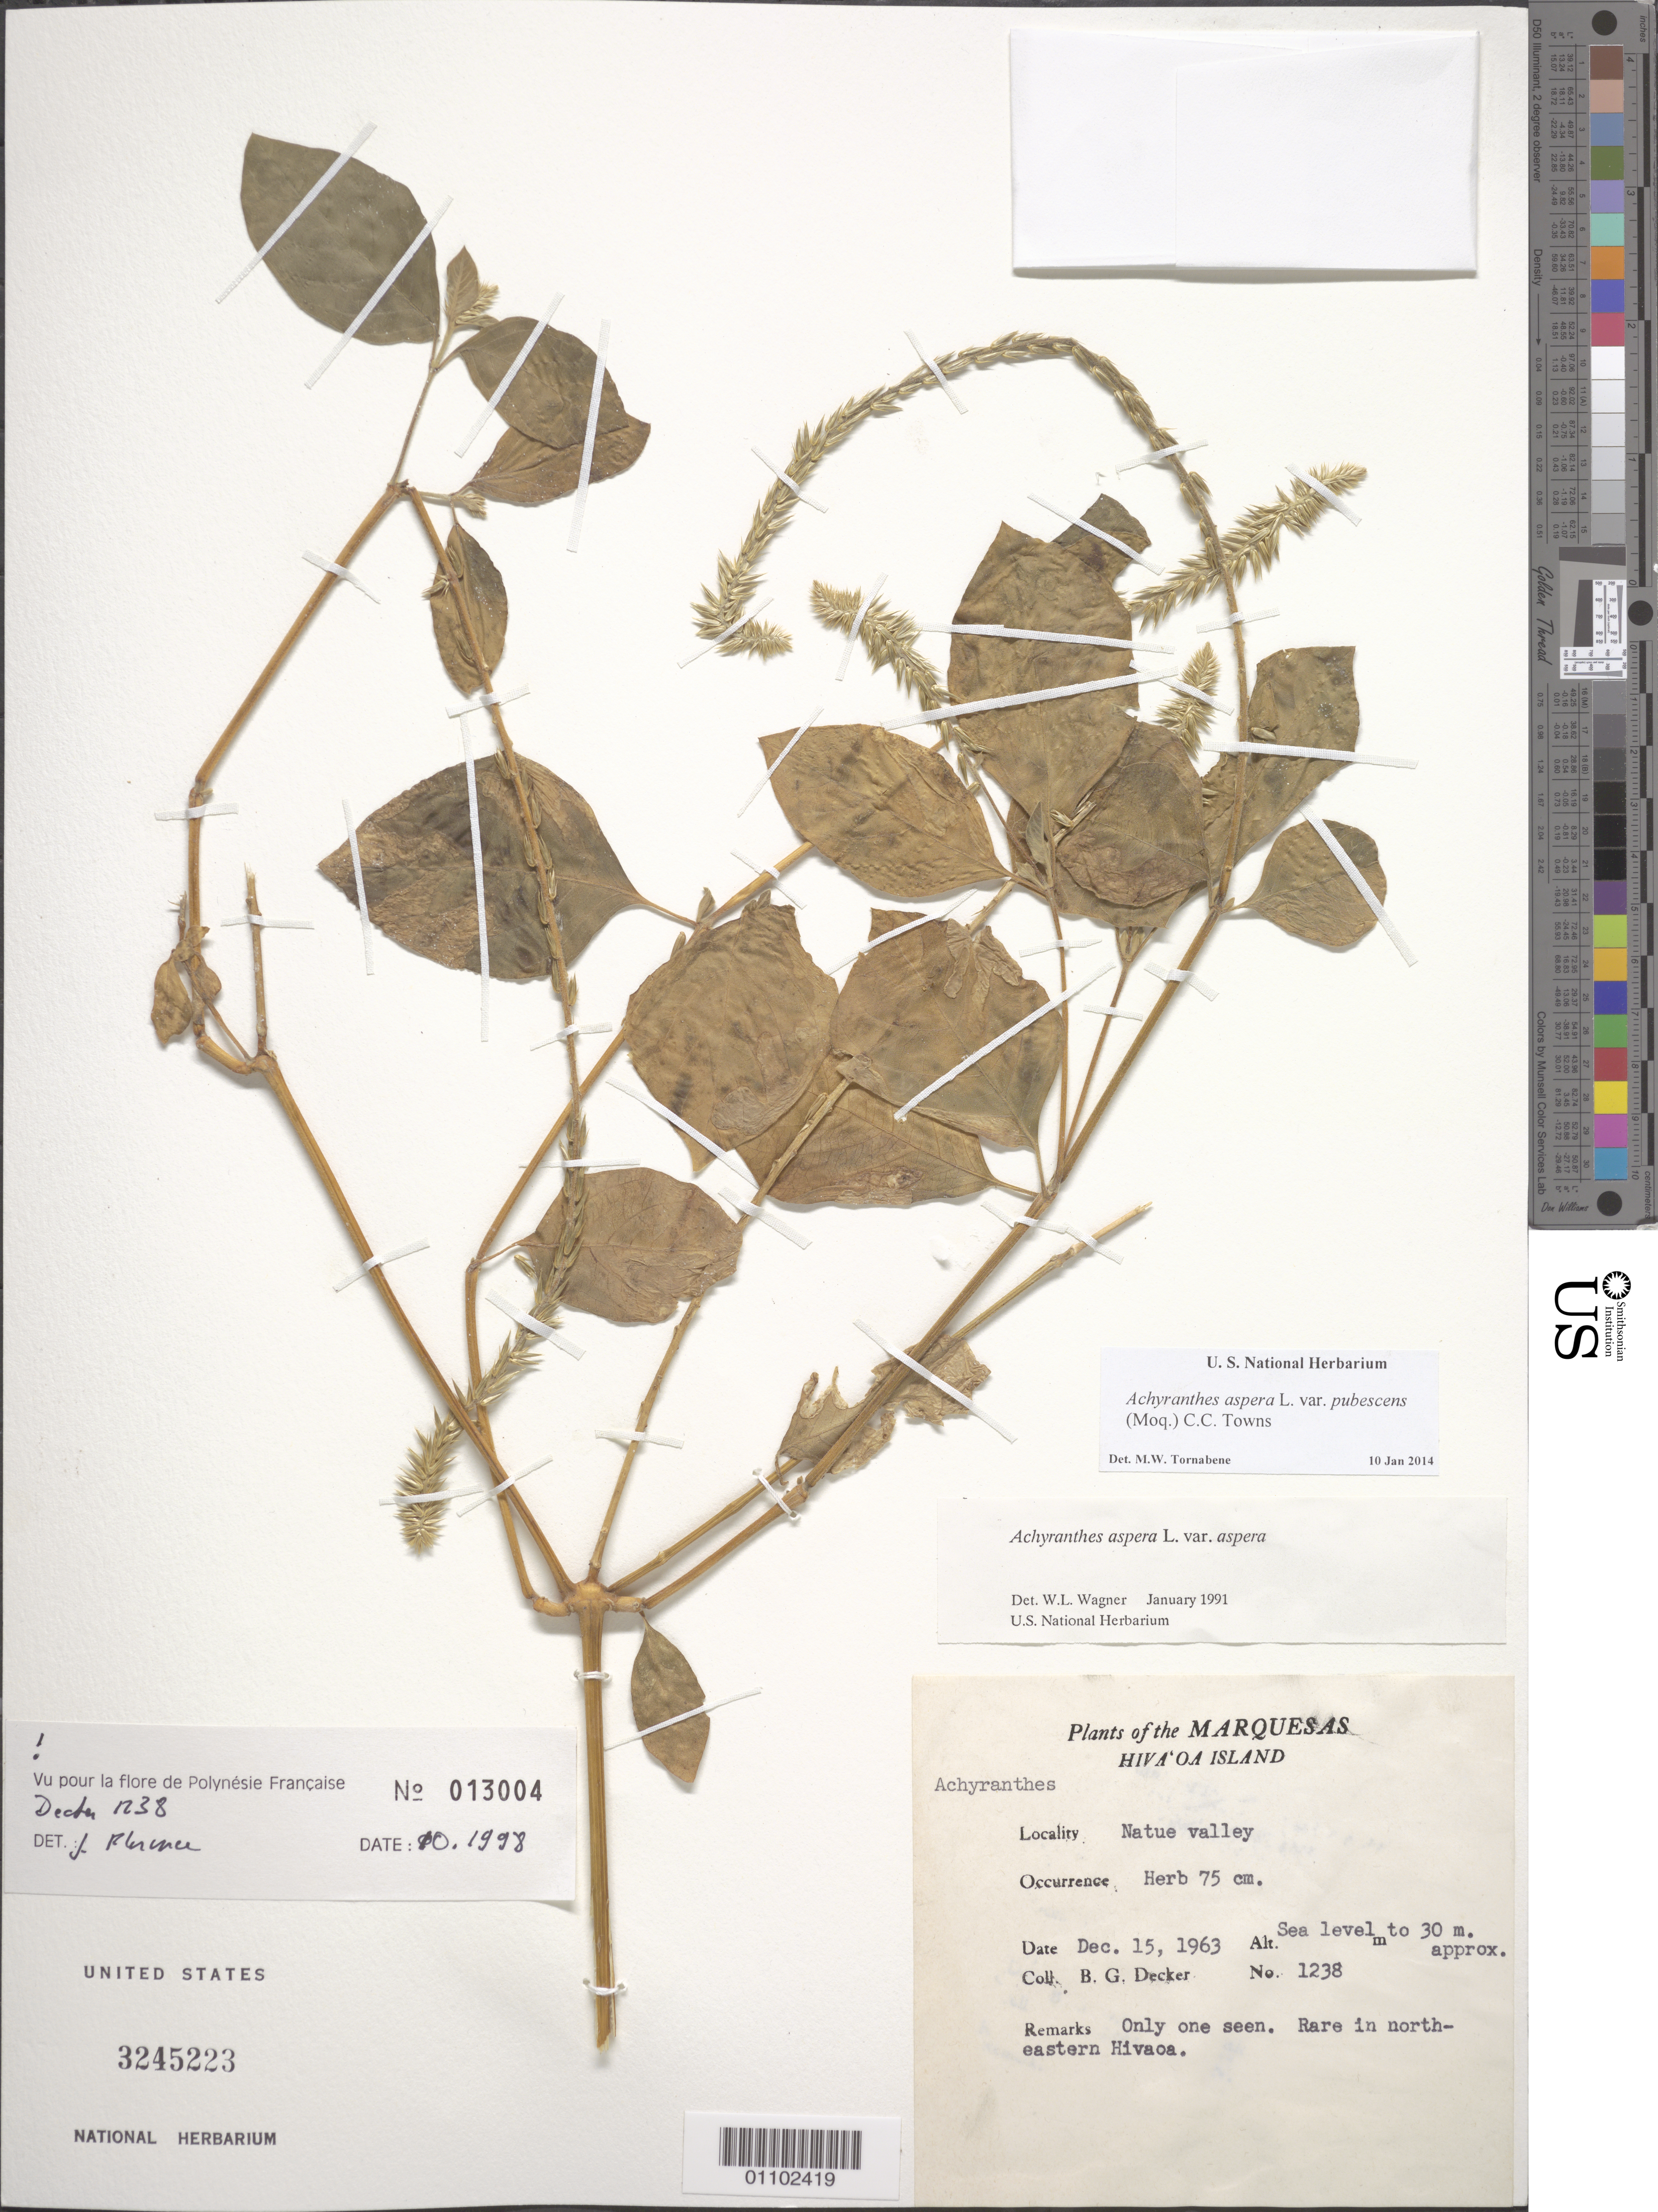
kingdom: Plantae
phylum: Tracheophyta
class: Magnoliopsida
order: Caryophyllales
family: Amaranthaceae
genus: Achyranthes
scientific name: Achyranthes aspera var. pubescens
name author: (Moq.) C. C. Towns.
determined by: Tornabene, Michael W., (BOT), Smithsonian Institution - National Museum of Natural History (UNITED STATES)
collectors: B. G. Decker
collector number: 1238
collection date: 1963-12-15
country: French Polynesia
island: Hiva Oa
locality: Natue Valley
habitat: Only one seen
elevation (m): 0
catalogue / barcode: US 3245223